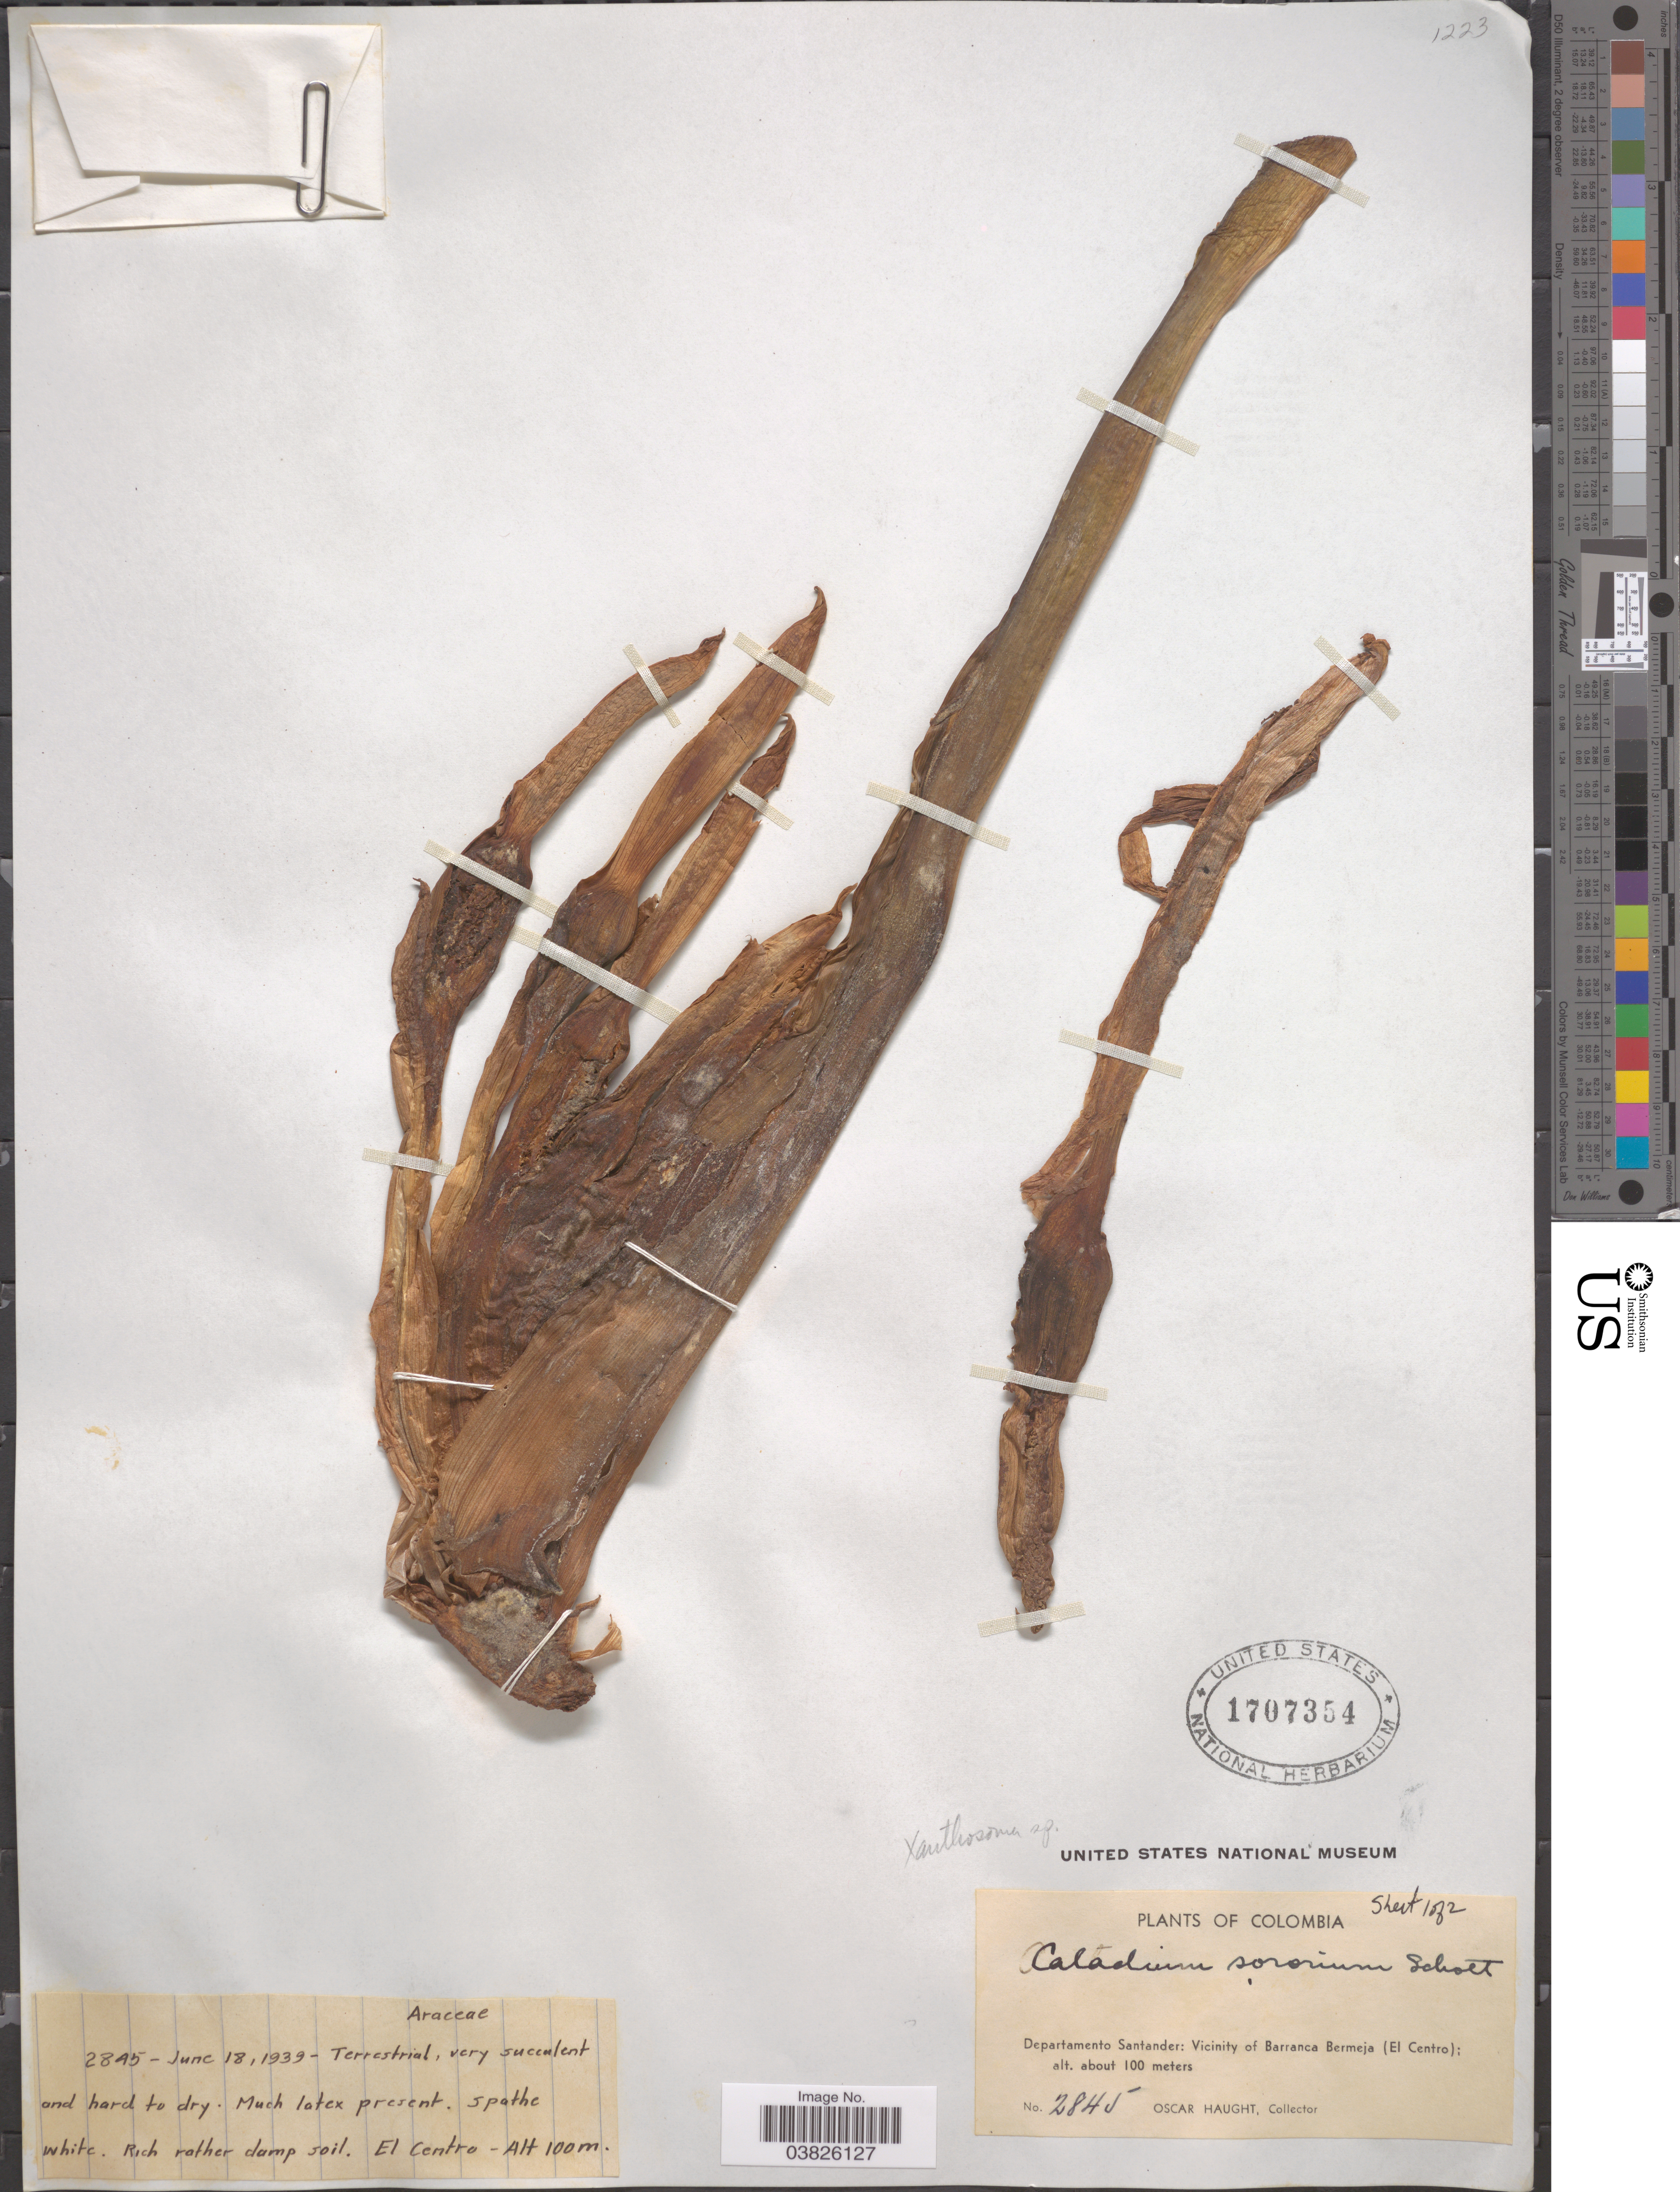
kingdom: Plantae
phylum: Tracheophyta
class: Liliopsida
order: Alismatales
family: Araceae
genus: Xanthosoma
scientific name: Xanthosoma sp.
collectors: O. L. Haught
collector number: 2845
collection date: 1939-06-18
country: Colombia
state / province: Santander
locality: Departamento Santander: Vicinity of Barranca Bermeja (El Centro).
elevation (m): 100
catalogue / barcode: US 1707354